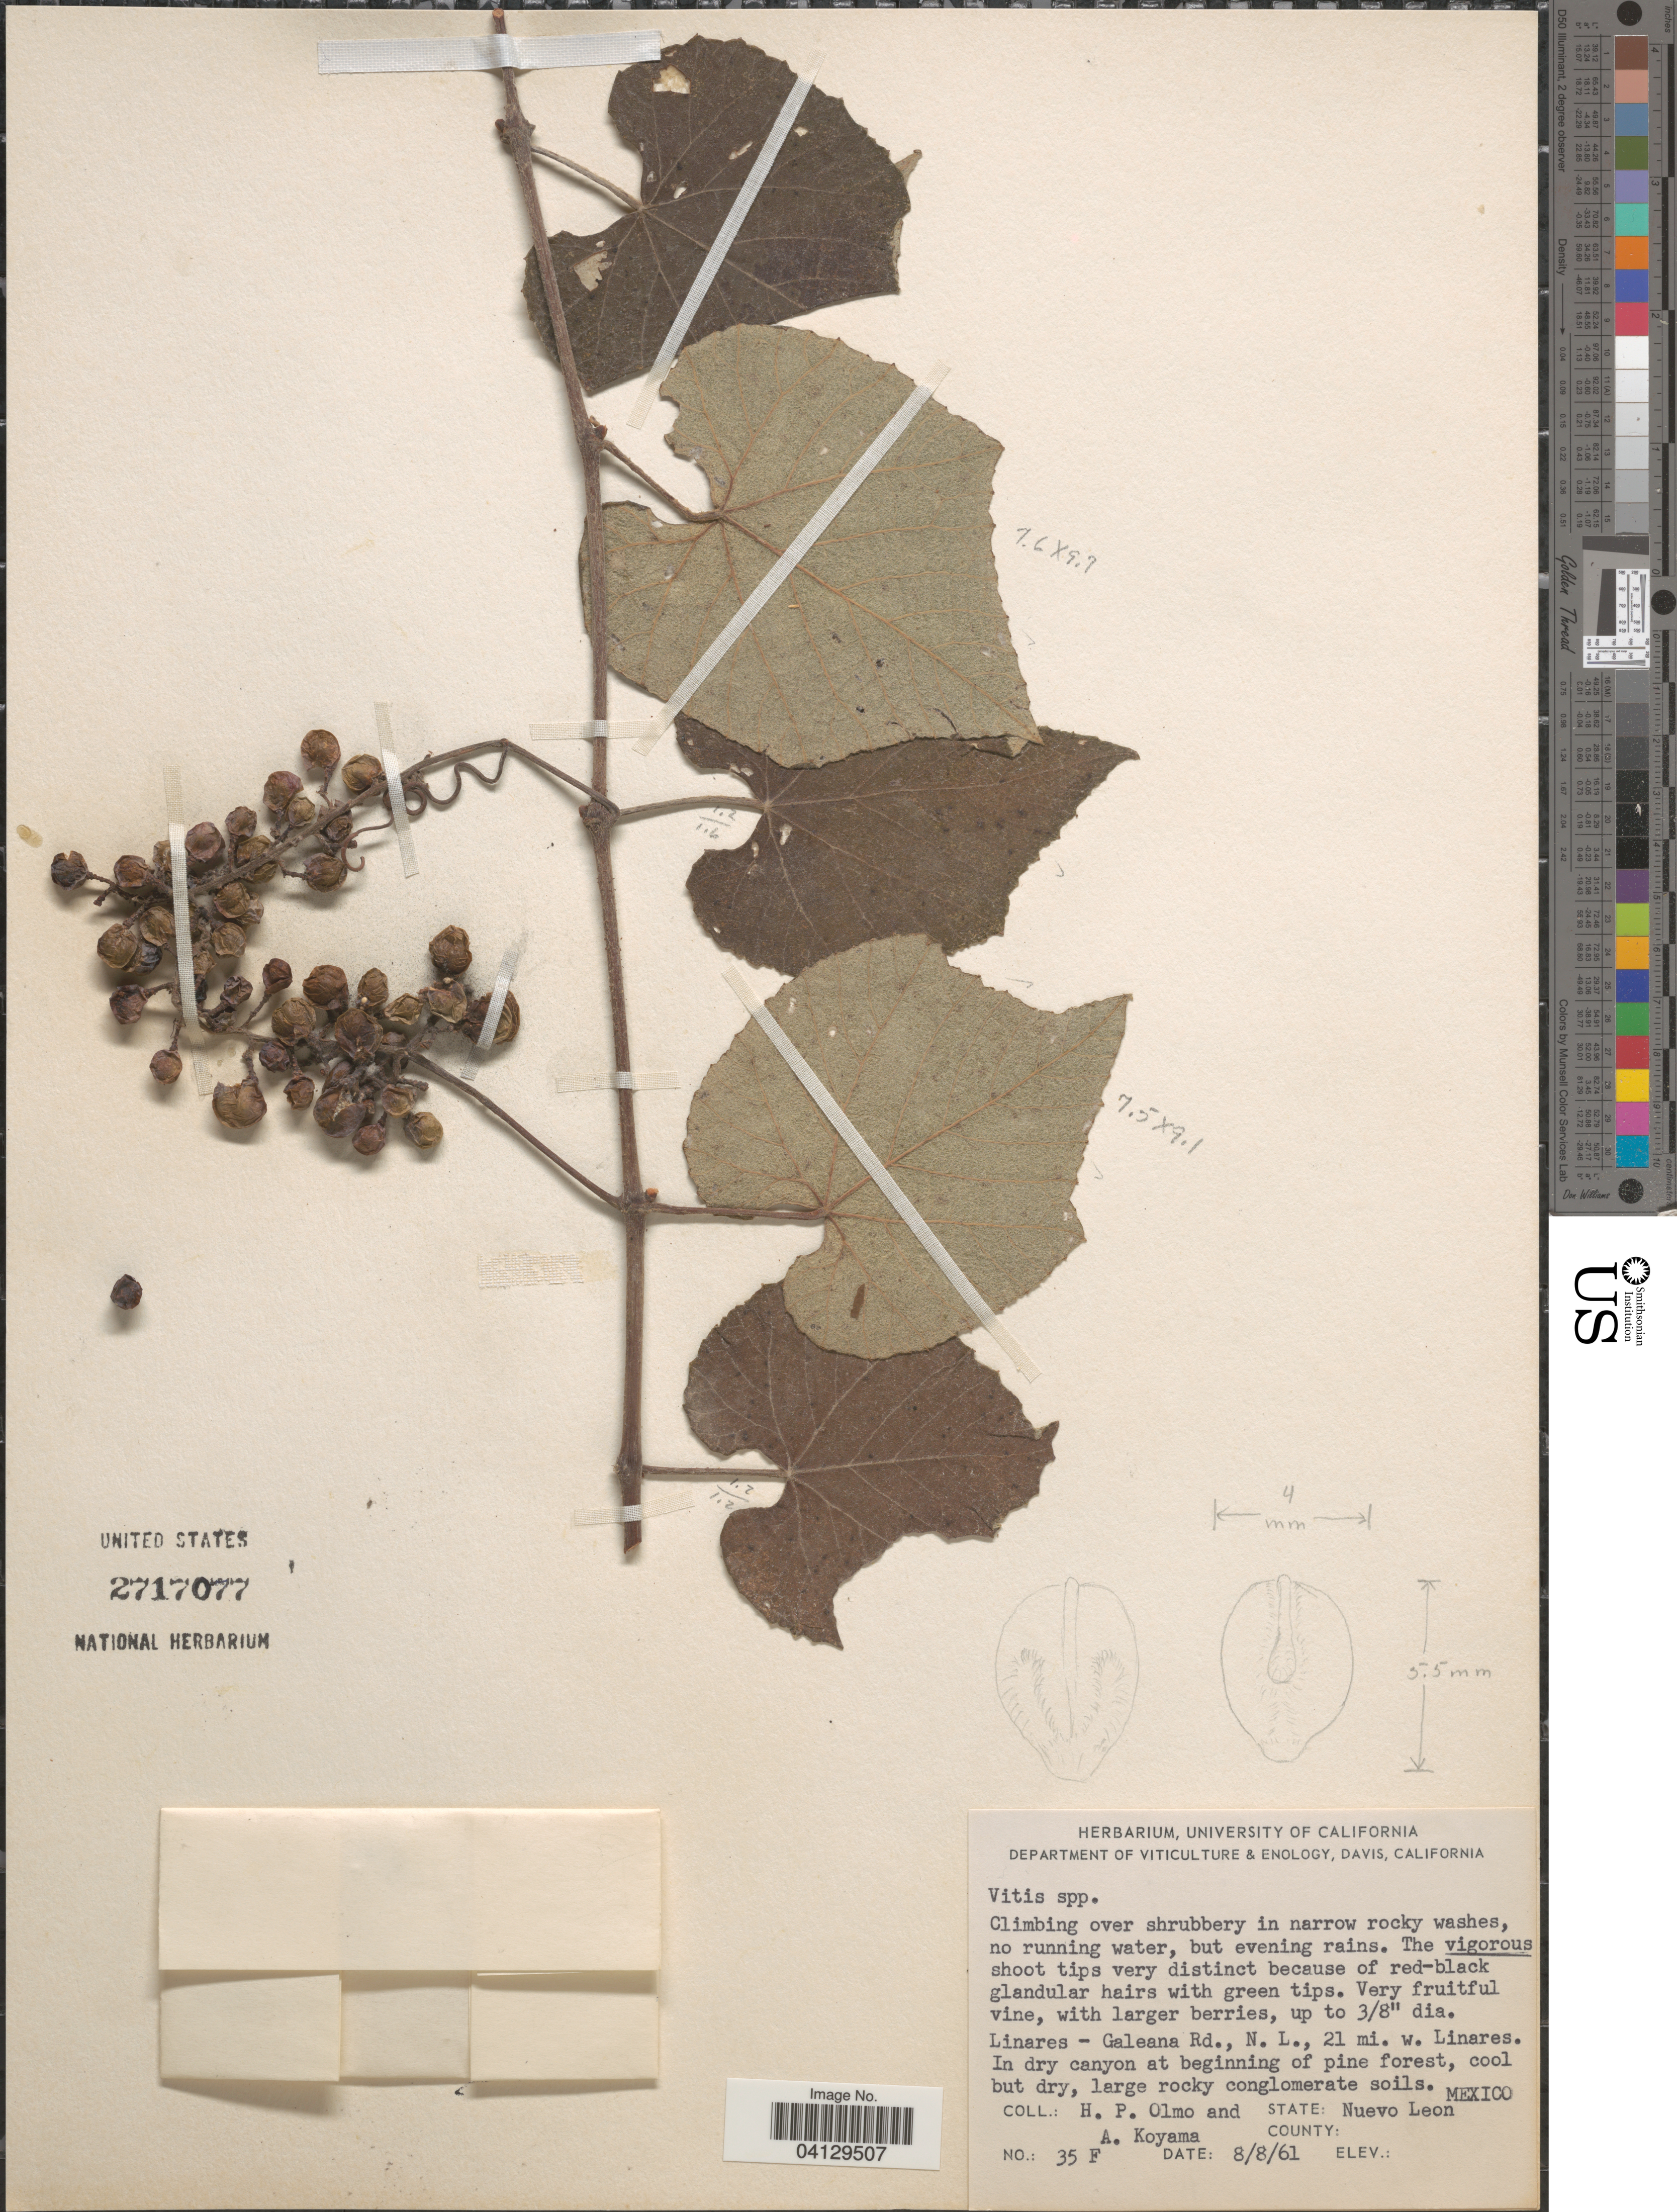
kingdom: Plantae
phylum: Tracheophyta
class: Magnoliopsida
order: Vitales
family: Vitaceae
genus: Vitis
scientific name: Vitis sp.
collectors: H. Olmo & A. Koyama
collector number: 35F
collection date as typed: Transcribed d/m/y: 8/8/61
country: Mexico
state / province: Nuevo León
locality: Linares - Galeana Rd., 21 mi. w. Linares. In dry canyon at beginning of pine forest, cool but dry, large rocky conglomerate soils.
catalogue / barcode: US 2717077